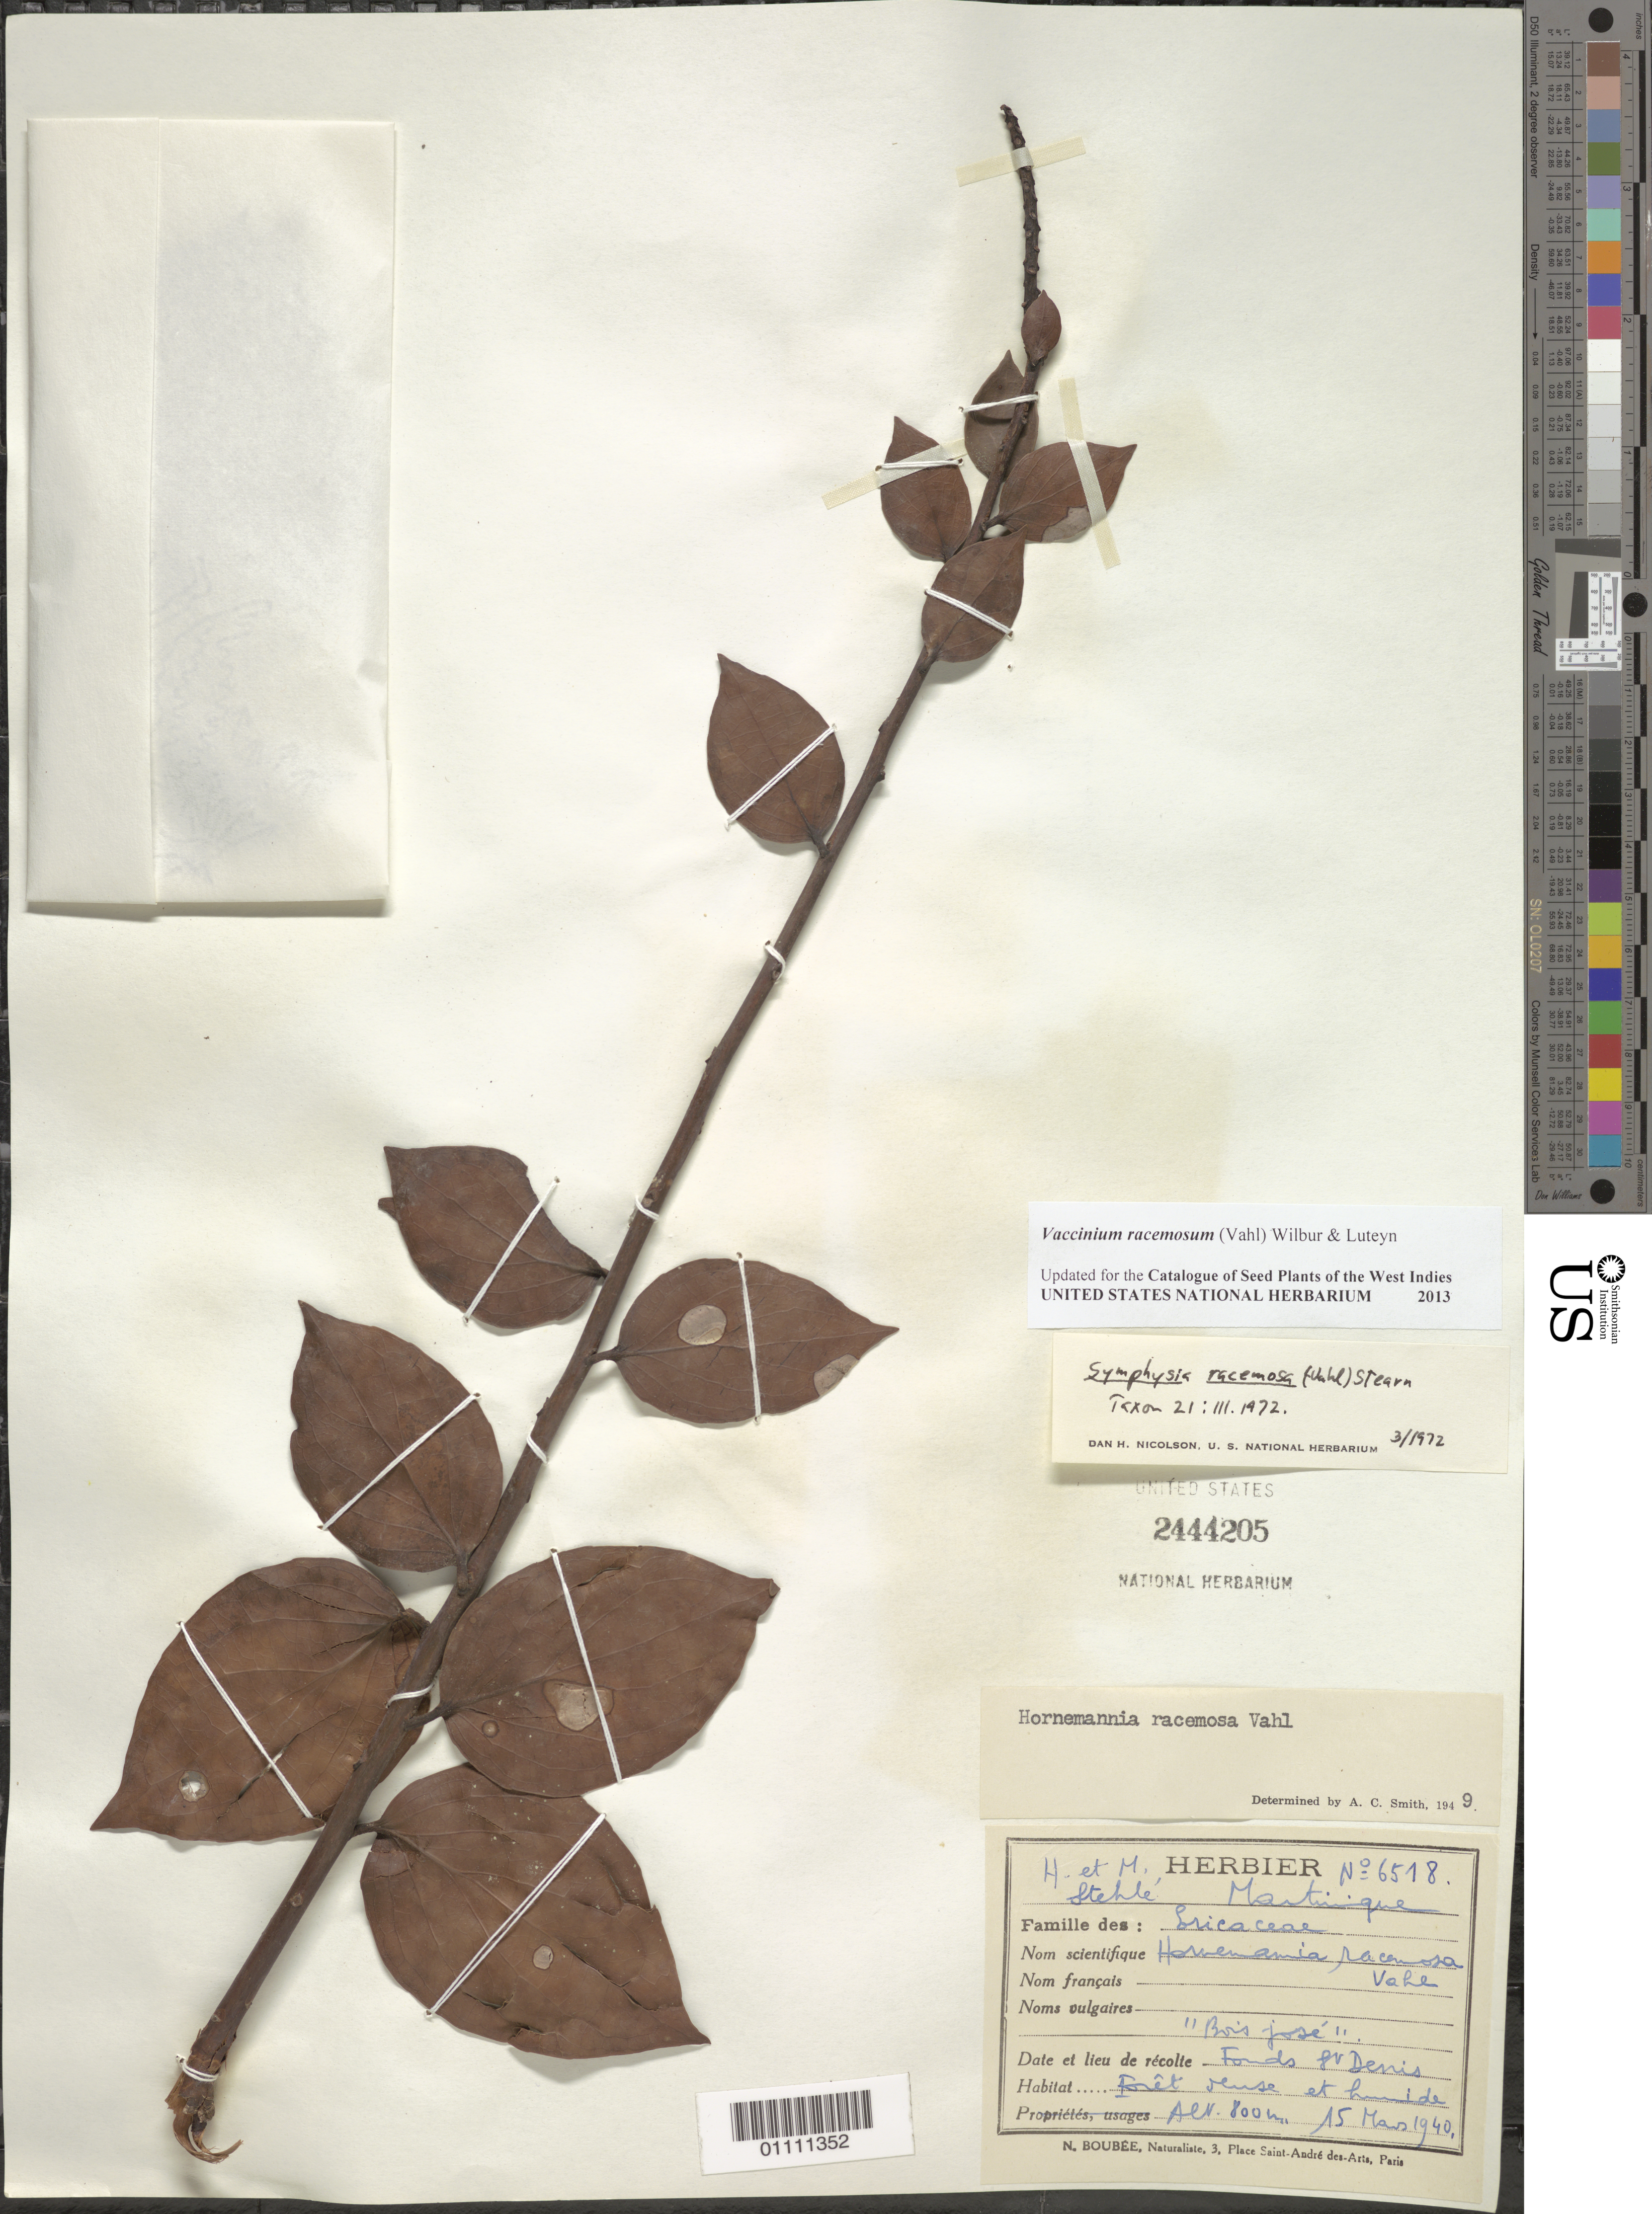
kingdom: Plantae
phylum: Tracheophyta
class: Magnoliopsida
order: Ericales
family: Ericaceae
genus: Vaccinium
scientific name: Vaccinium racemosum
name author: (Vahl) Wilbur & Luteyn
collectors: H. Stehlé & M. Stehlé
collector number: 6518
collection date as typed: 15 Mar 1940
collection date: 1940-03-15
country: Martinique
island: Martinique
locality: Fonds St. Denis. Foret dense et humide.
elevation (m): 800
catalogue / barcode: US 2444205